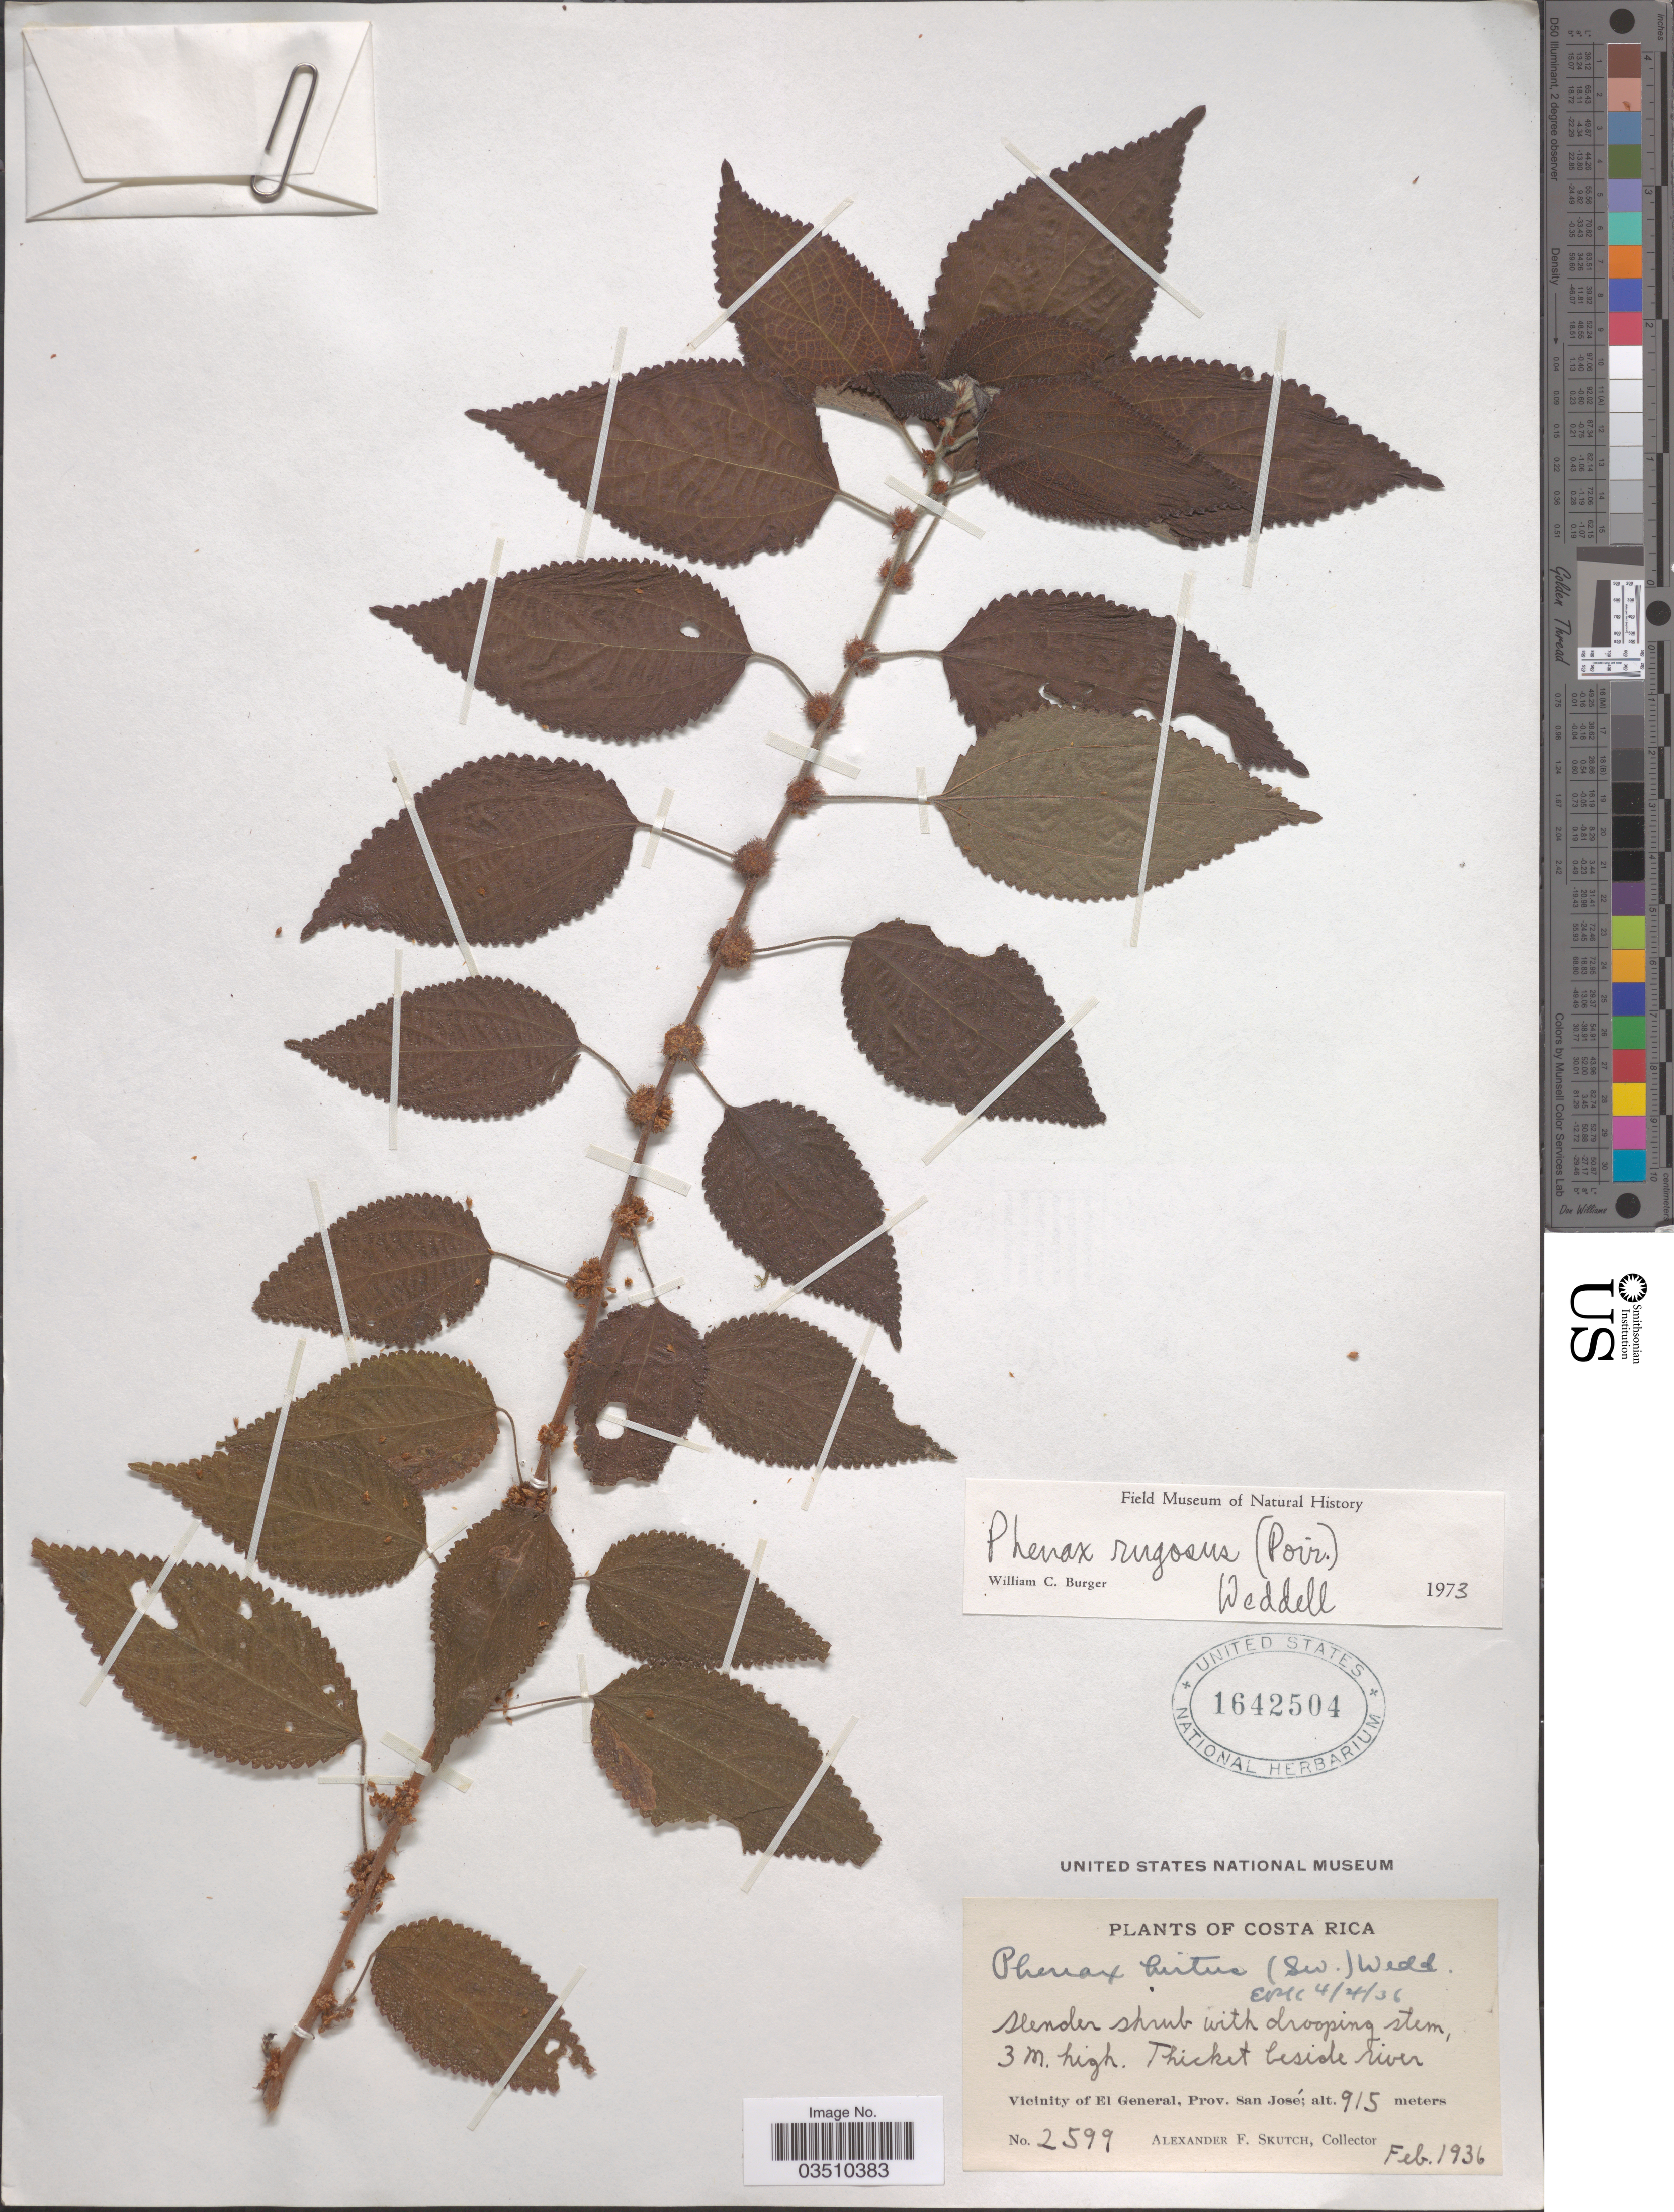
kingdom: Plantae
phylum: Tracheophyta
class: Magnoliopsida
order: Rosales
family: Urticaceae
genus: Phenax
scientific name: Phenax rugosus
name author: (Poir.) Wedd.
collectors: A. F. Skutch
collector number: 2599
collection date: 1936-02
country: Costa Rica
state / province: San José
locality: Vicinity of El General.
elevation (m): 915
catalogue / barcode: US 1642504